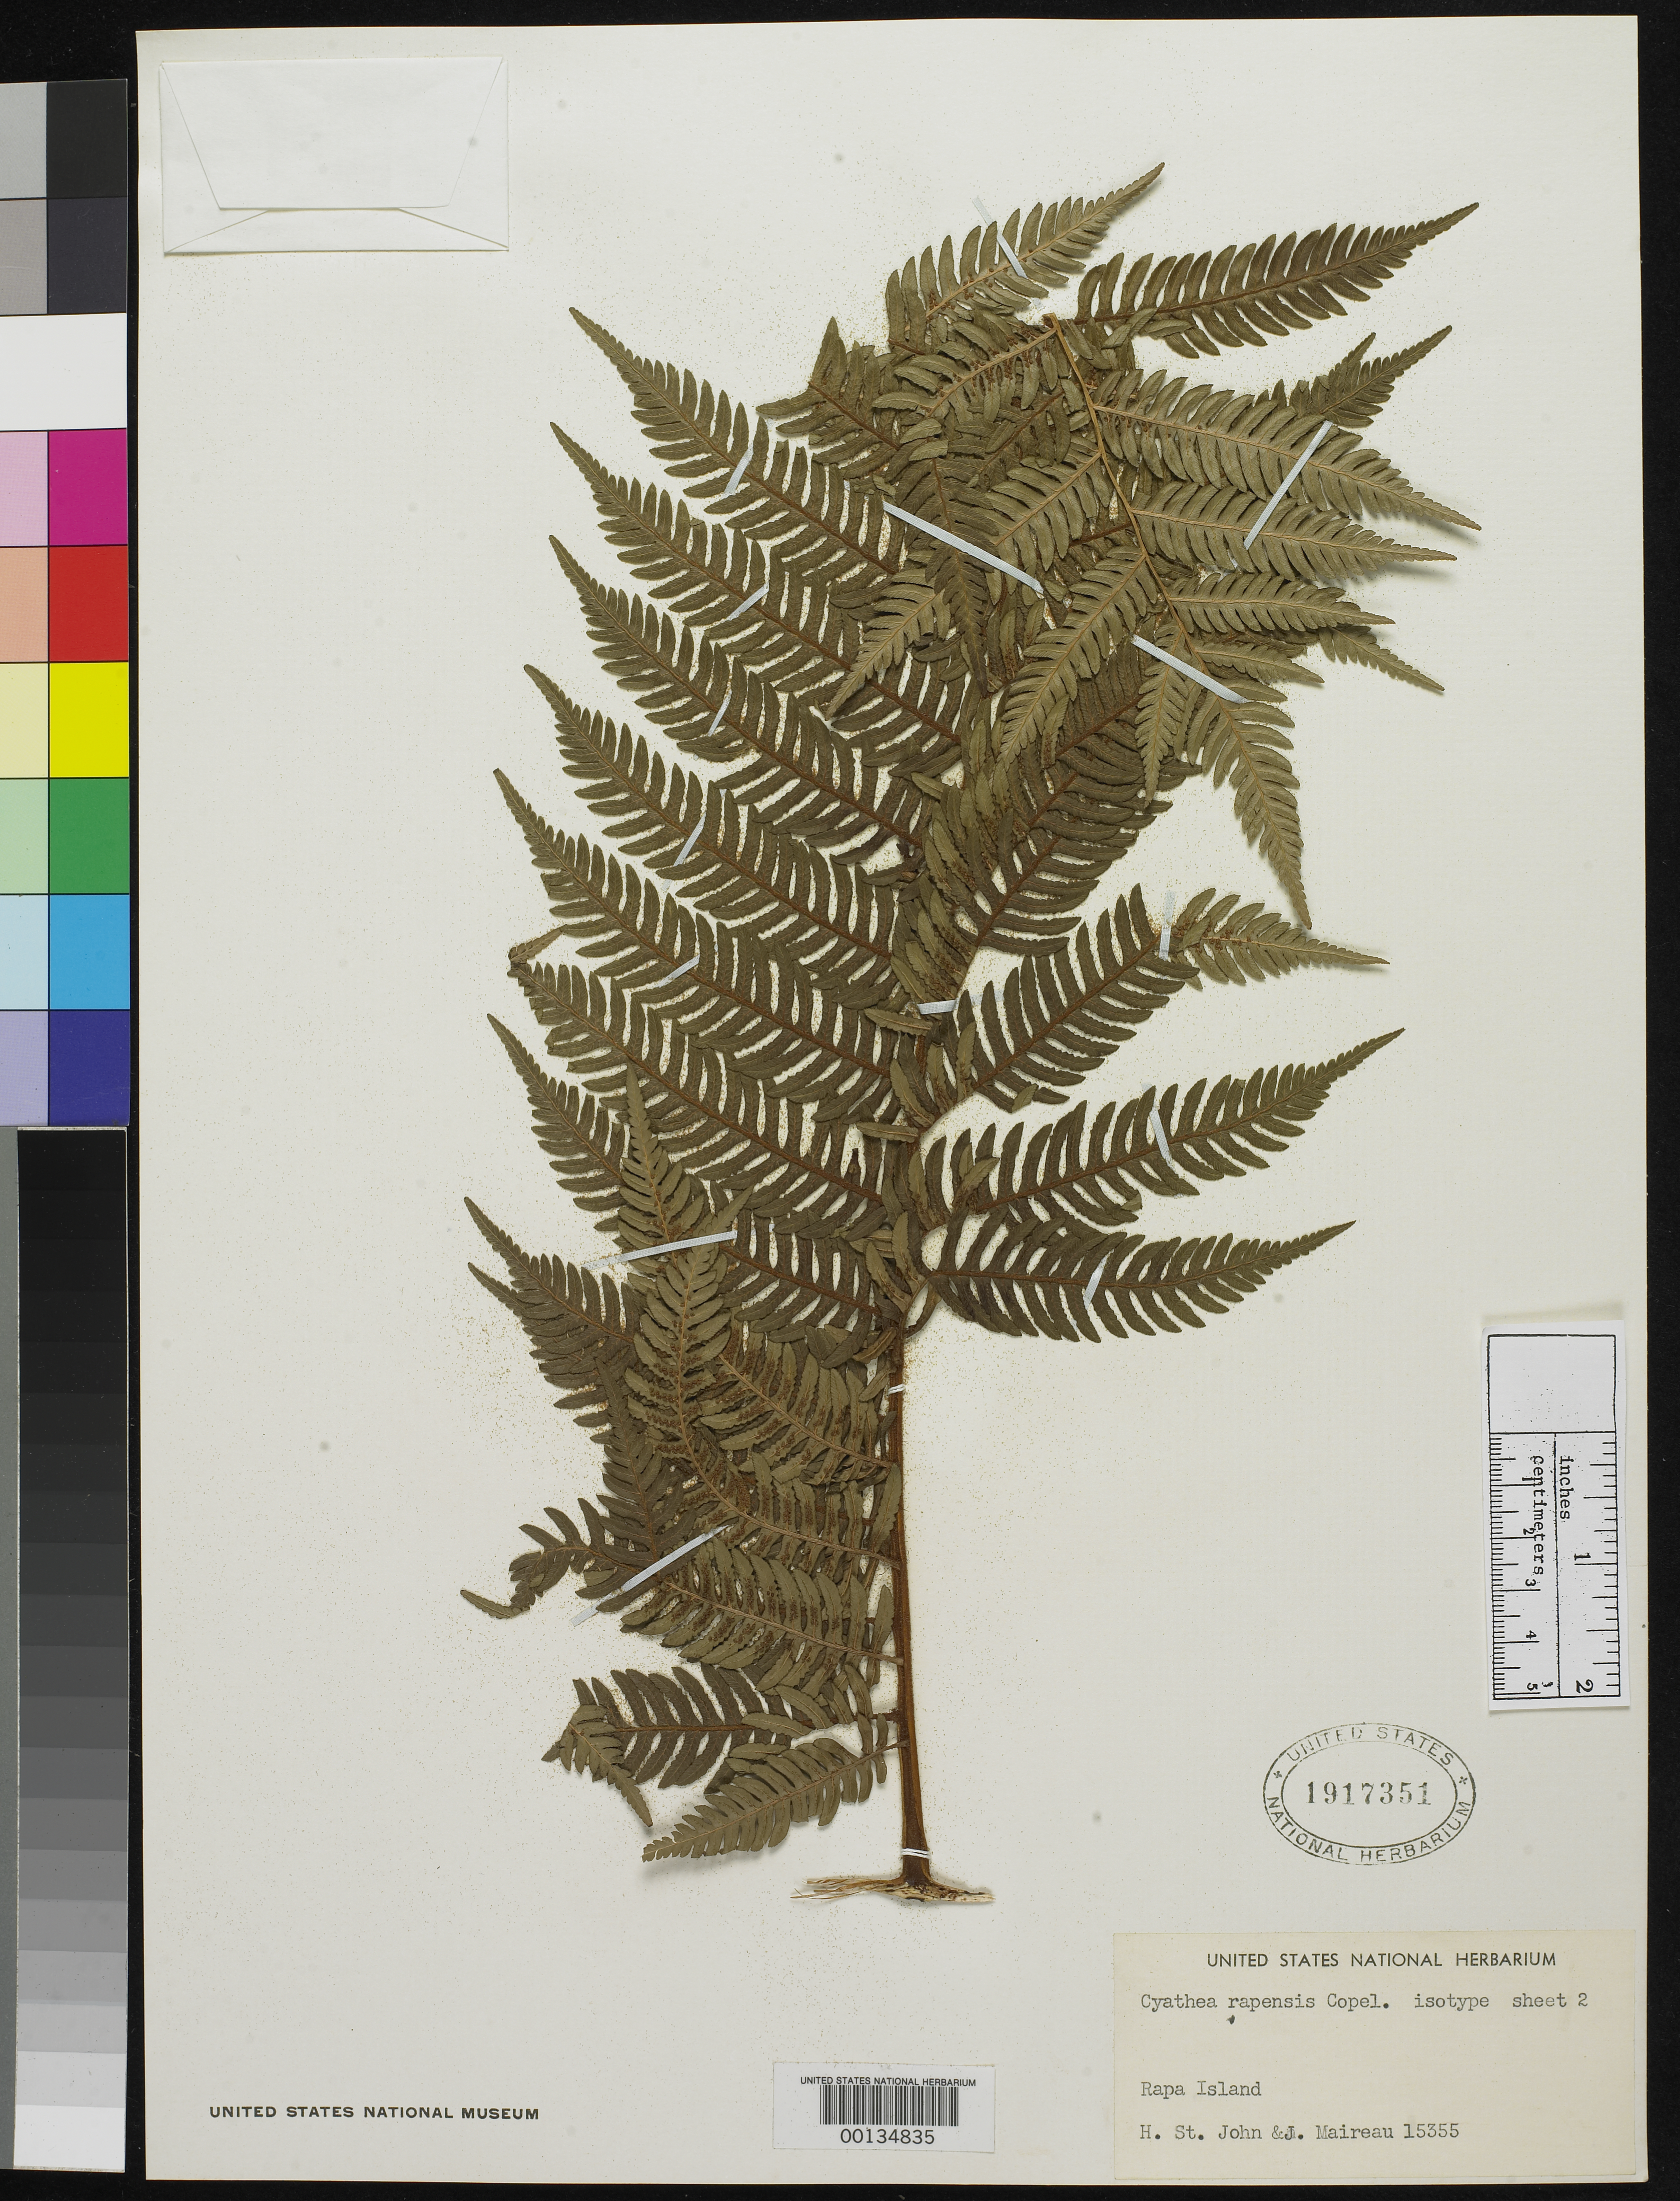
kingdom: Plantae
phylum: Tracheophyta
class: Polypodiopsida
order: Cyatheales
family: Cyatheaceae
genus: Cyathea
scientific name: Cyathea rapensis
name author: Copel.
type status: Isotype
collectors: H. St. John & J. Maireau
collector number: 15355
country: French Polynesia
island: Rapa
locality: Rapa Islands.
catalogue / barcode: US 1917351